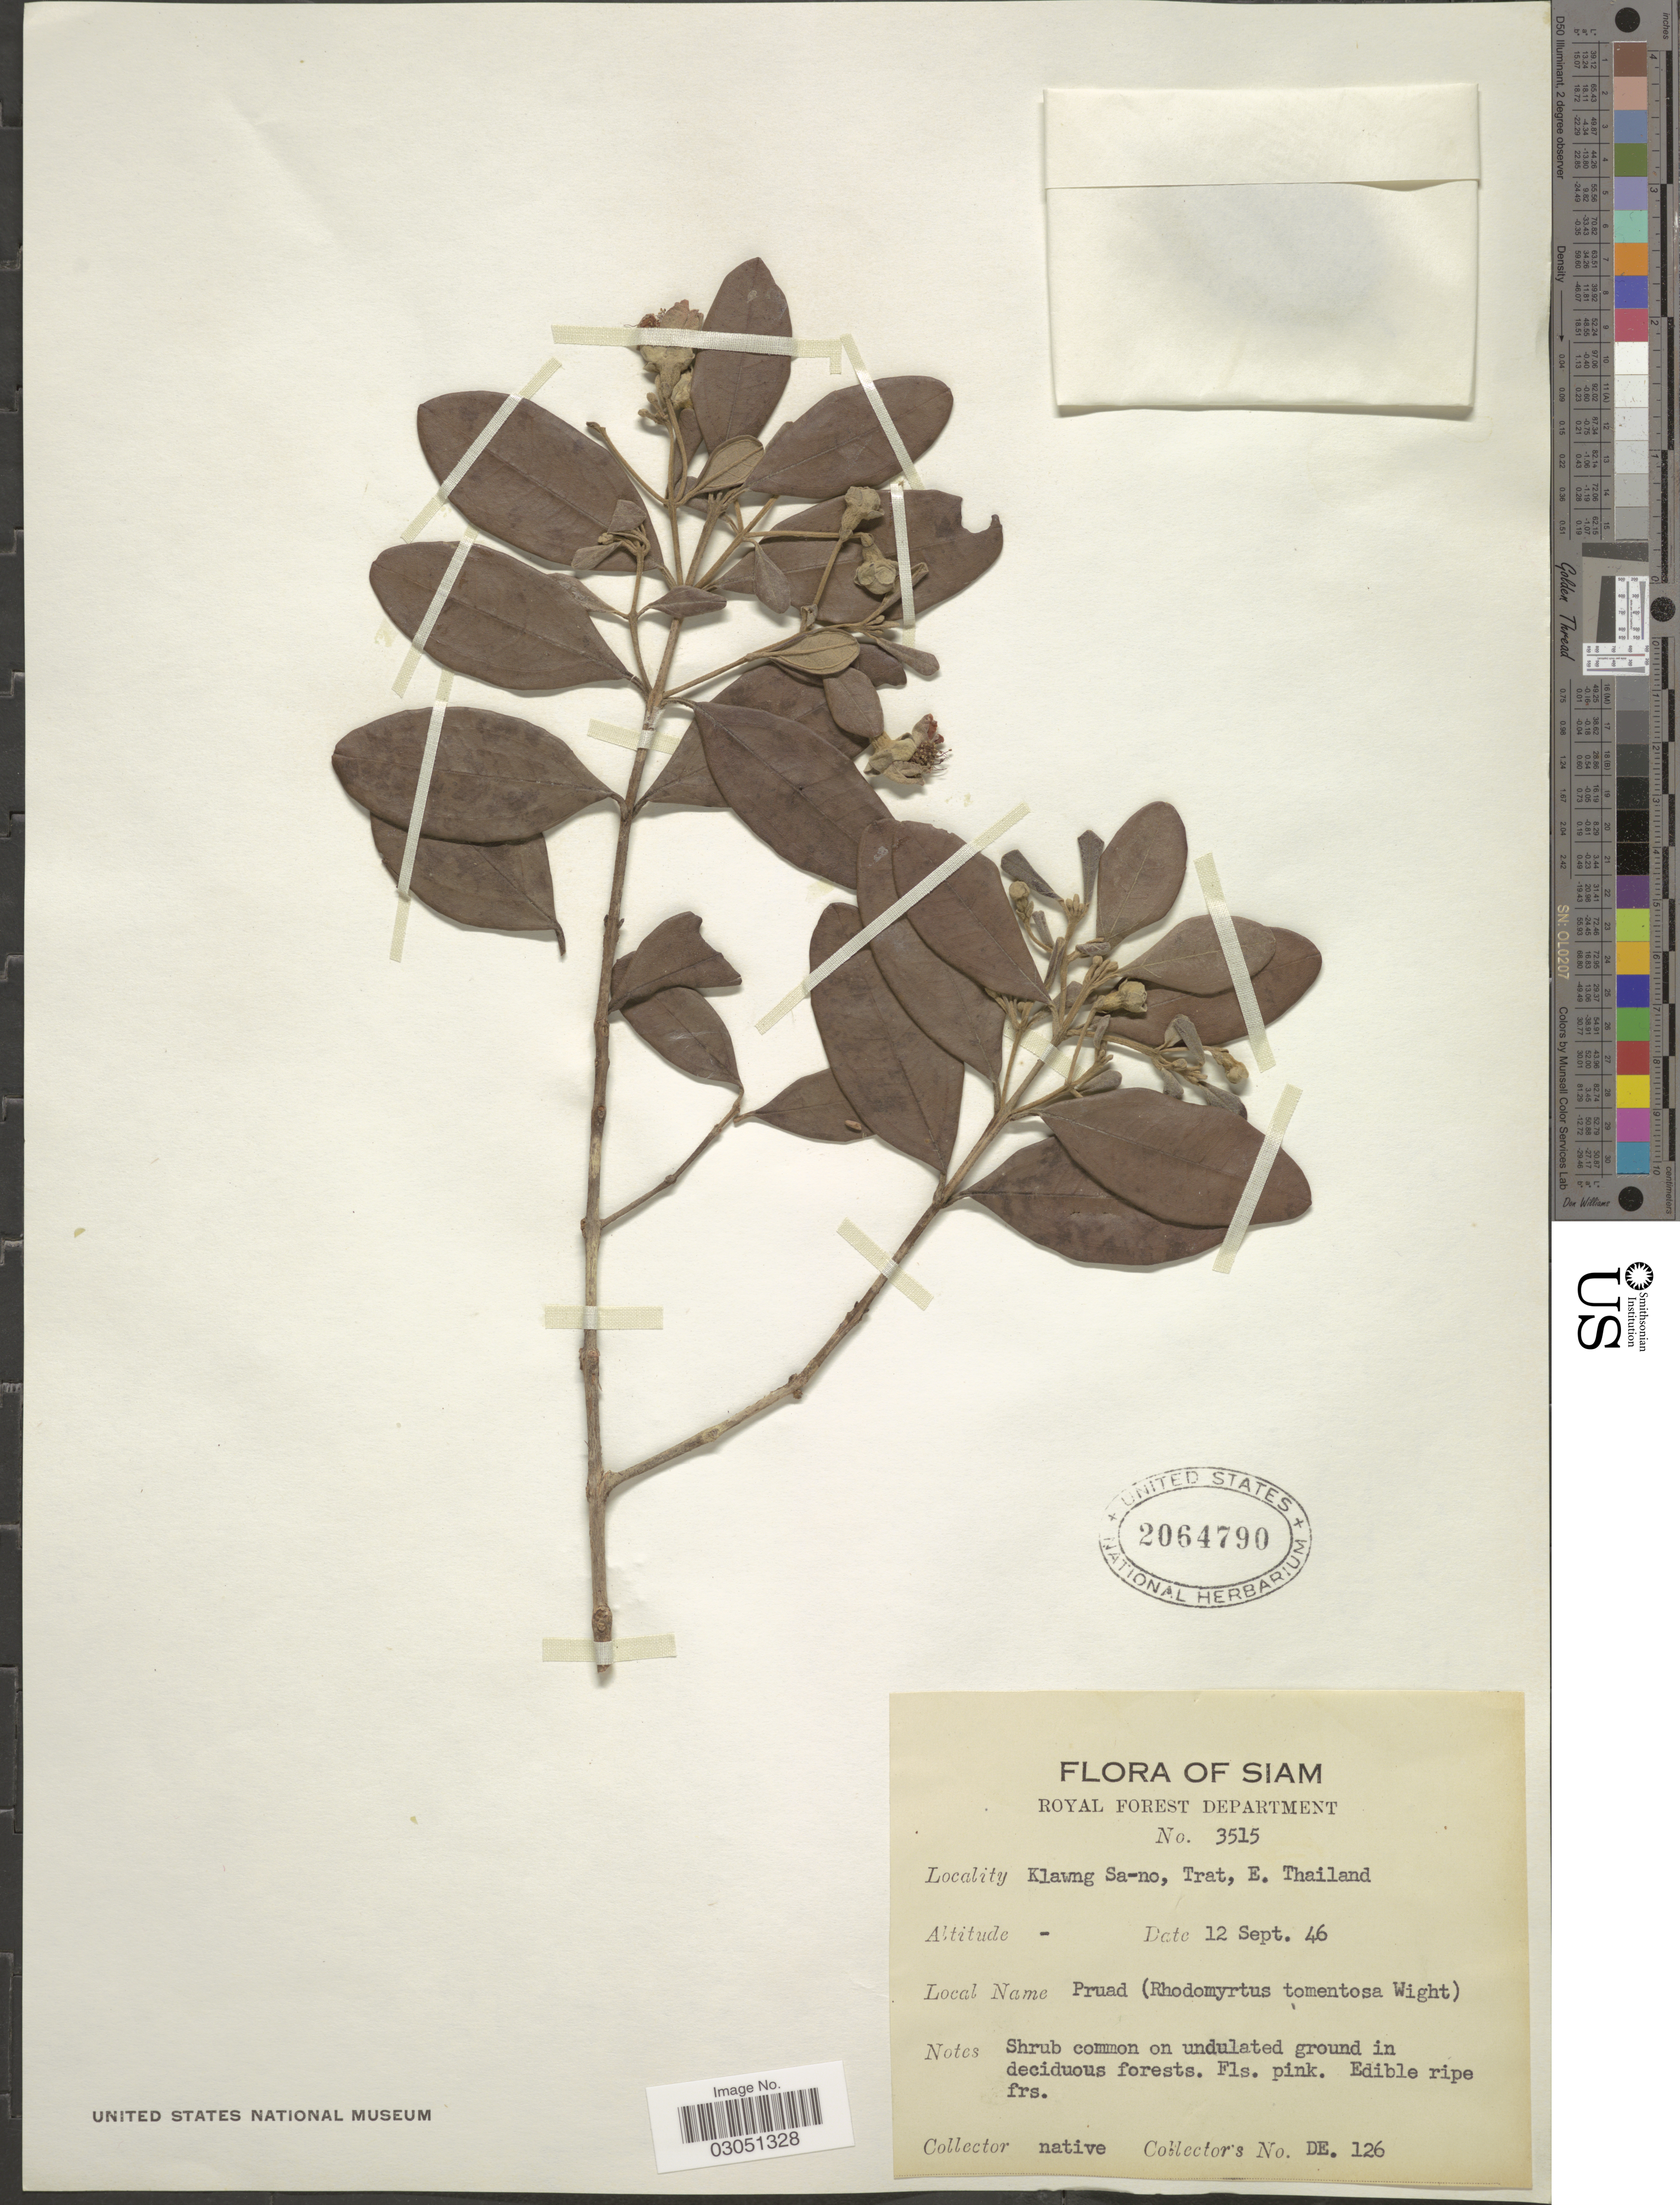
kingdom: Plantae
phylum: Tracheophyta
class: Magnoliopsida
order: Myrtales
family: Myrtaceae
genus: Rhodomyrtus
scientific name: Rhodomyrtus tomentosa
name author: (Aiton) Hassk.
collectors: Native collectors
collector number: DE126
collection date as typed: Transcribed d/m/y: 12/9/46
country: Thailand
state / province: Trat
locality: Siam, Klawng Sa-no, Trat, E. Thailand.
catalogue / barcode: US 2064790